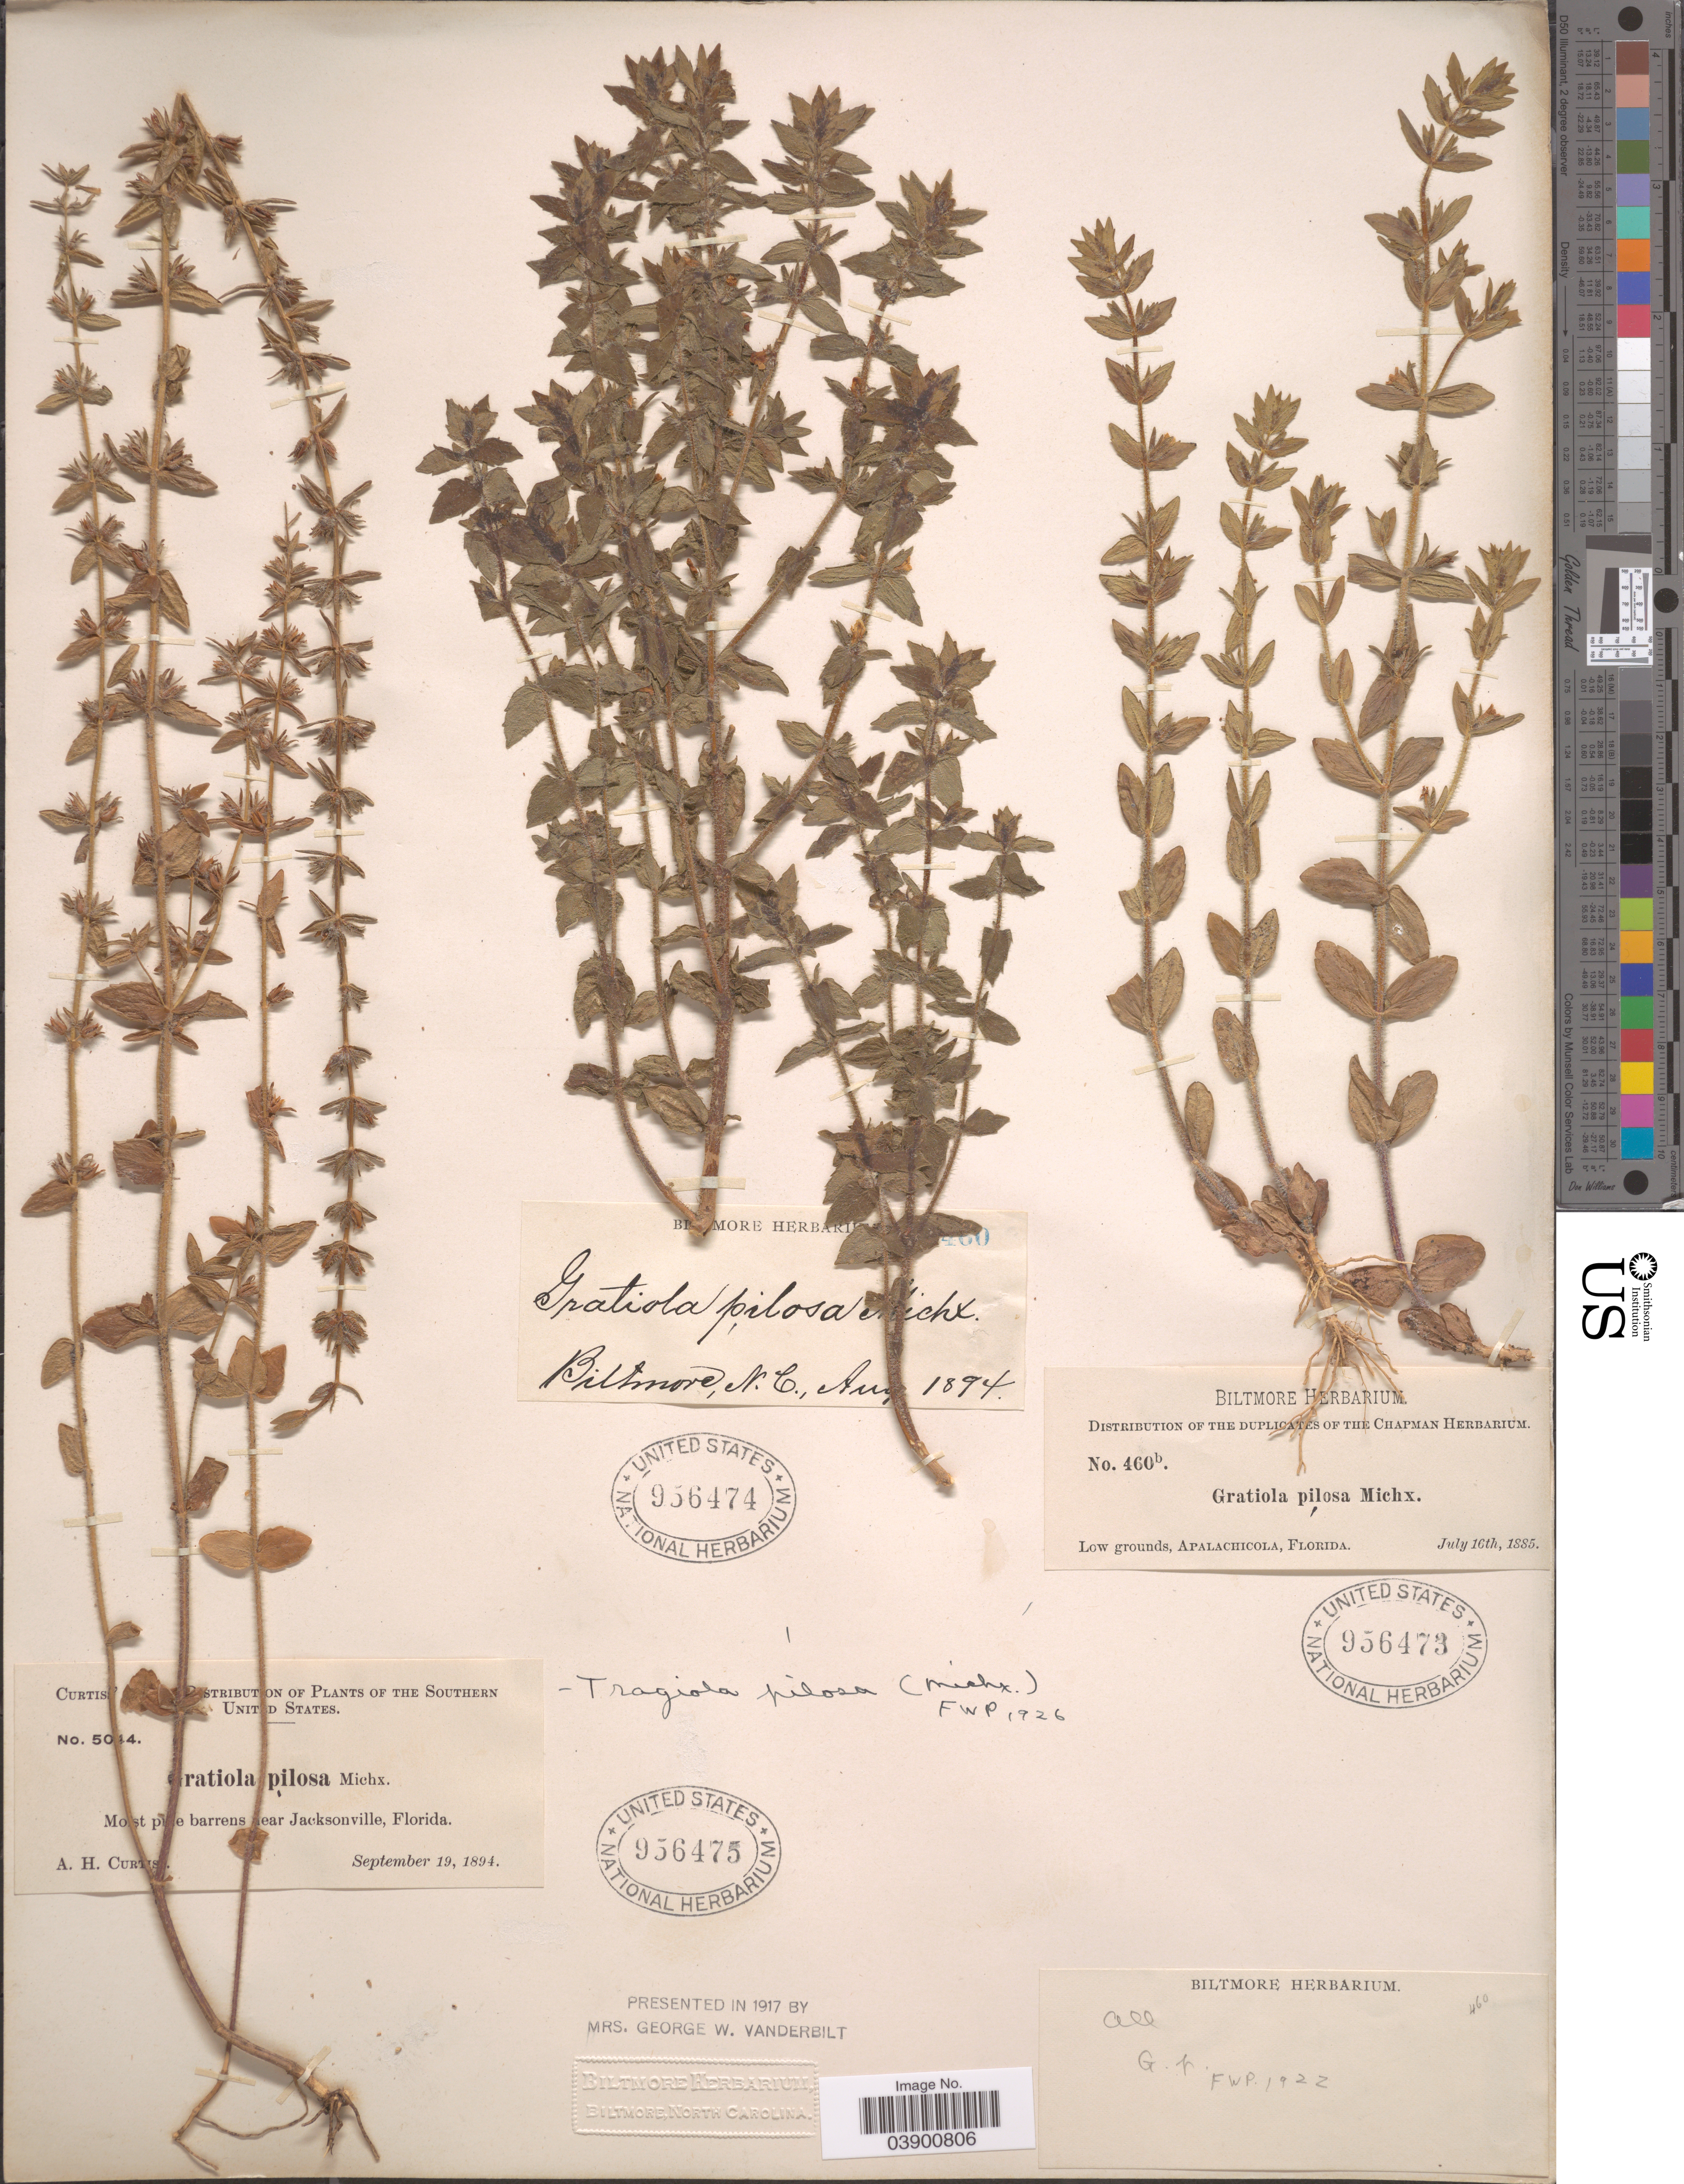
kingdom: Plantae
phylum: Tracheophyta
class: Magnoliopsida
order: Lamiales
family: Plantaginaceae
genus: Gratiola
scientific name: Gratiola pilosa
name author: Michx.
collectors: ex herb. Biltmore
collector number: !0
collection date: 1894-08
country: United States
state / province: North Carolina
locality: Biltmore.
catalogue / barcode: US 956474-2